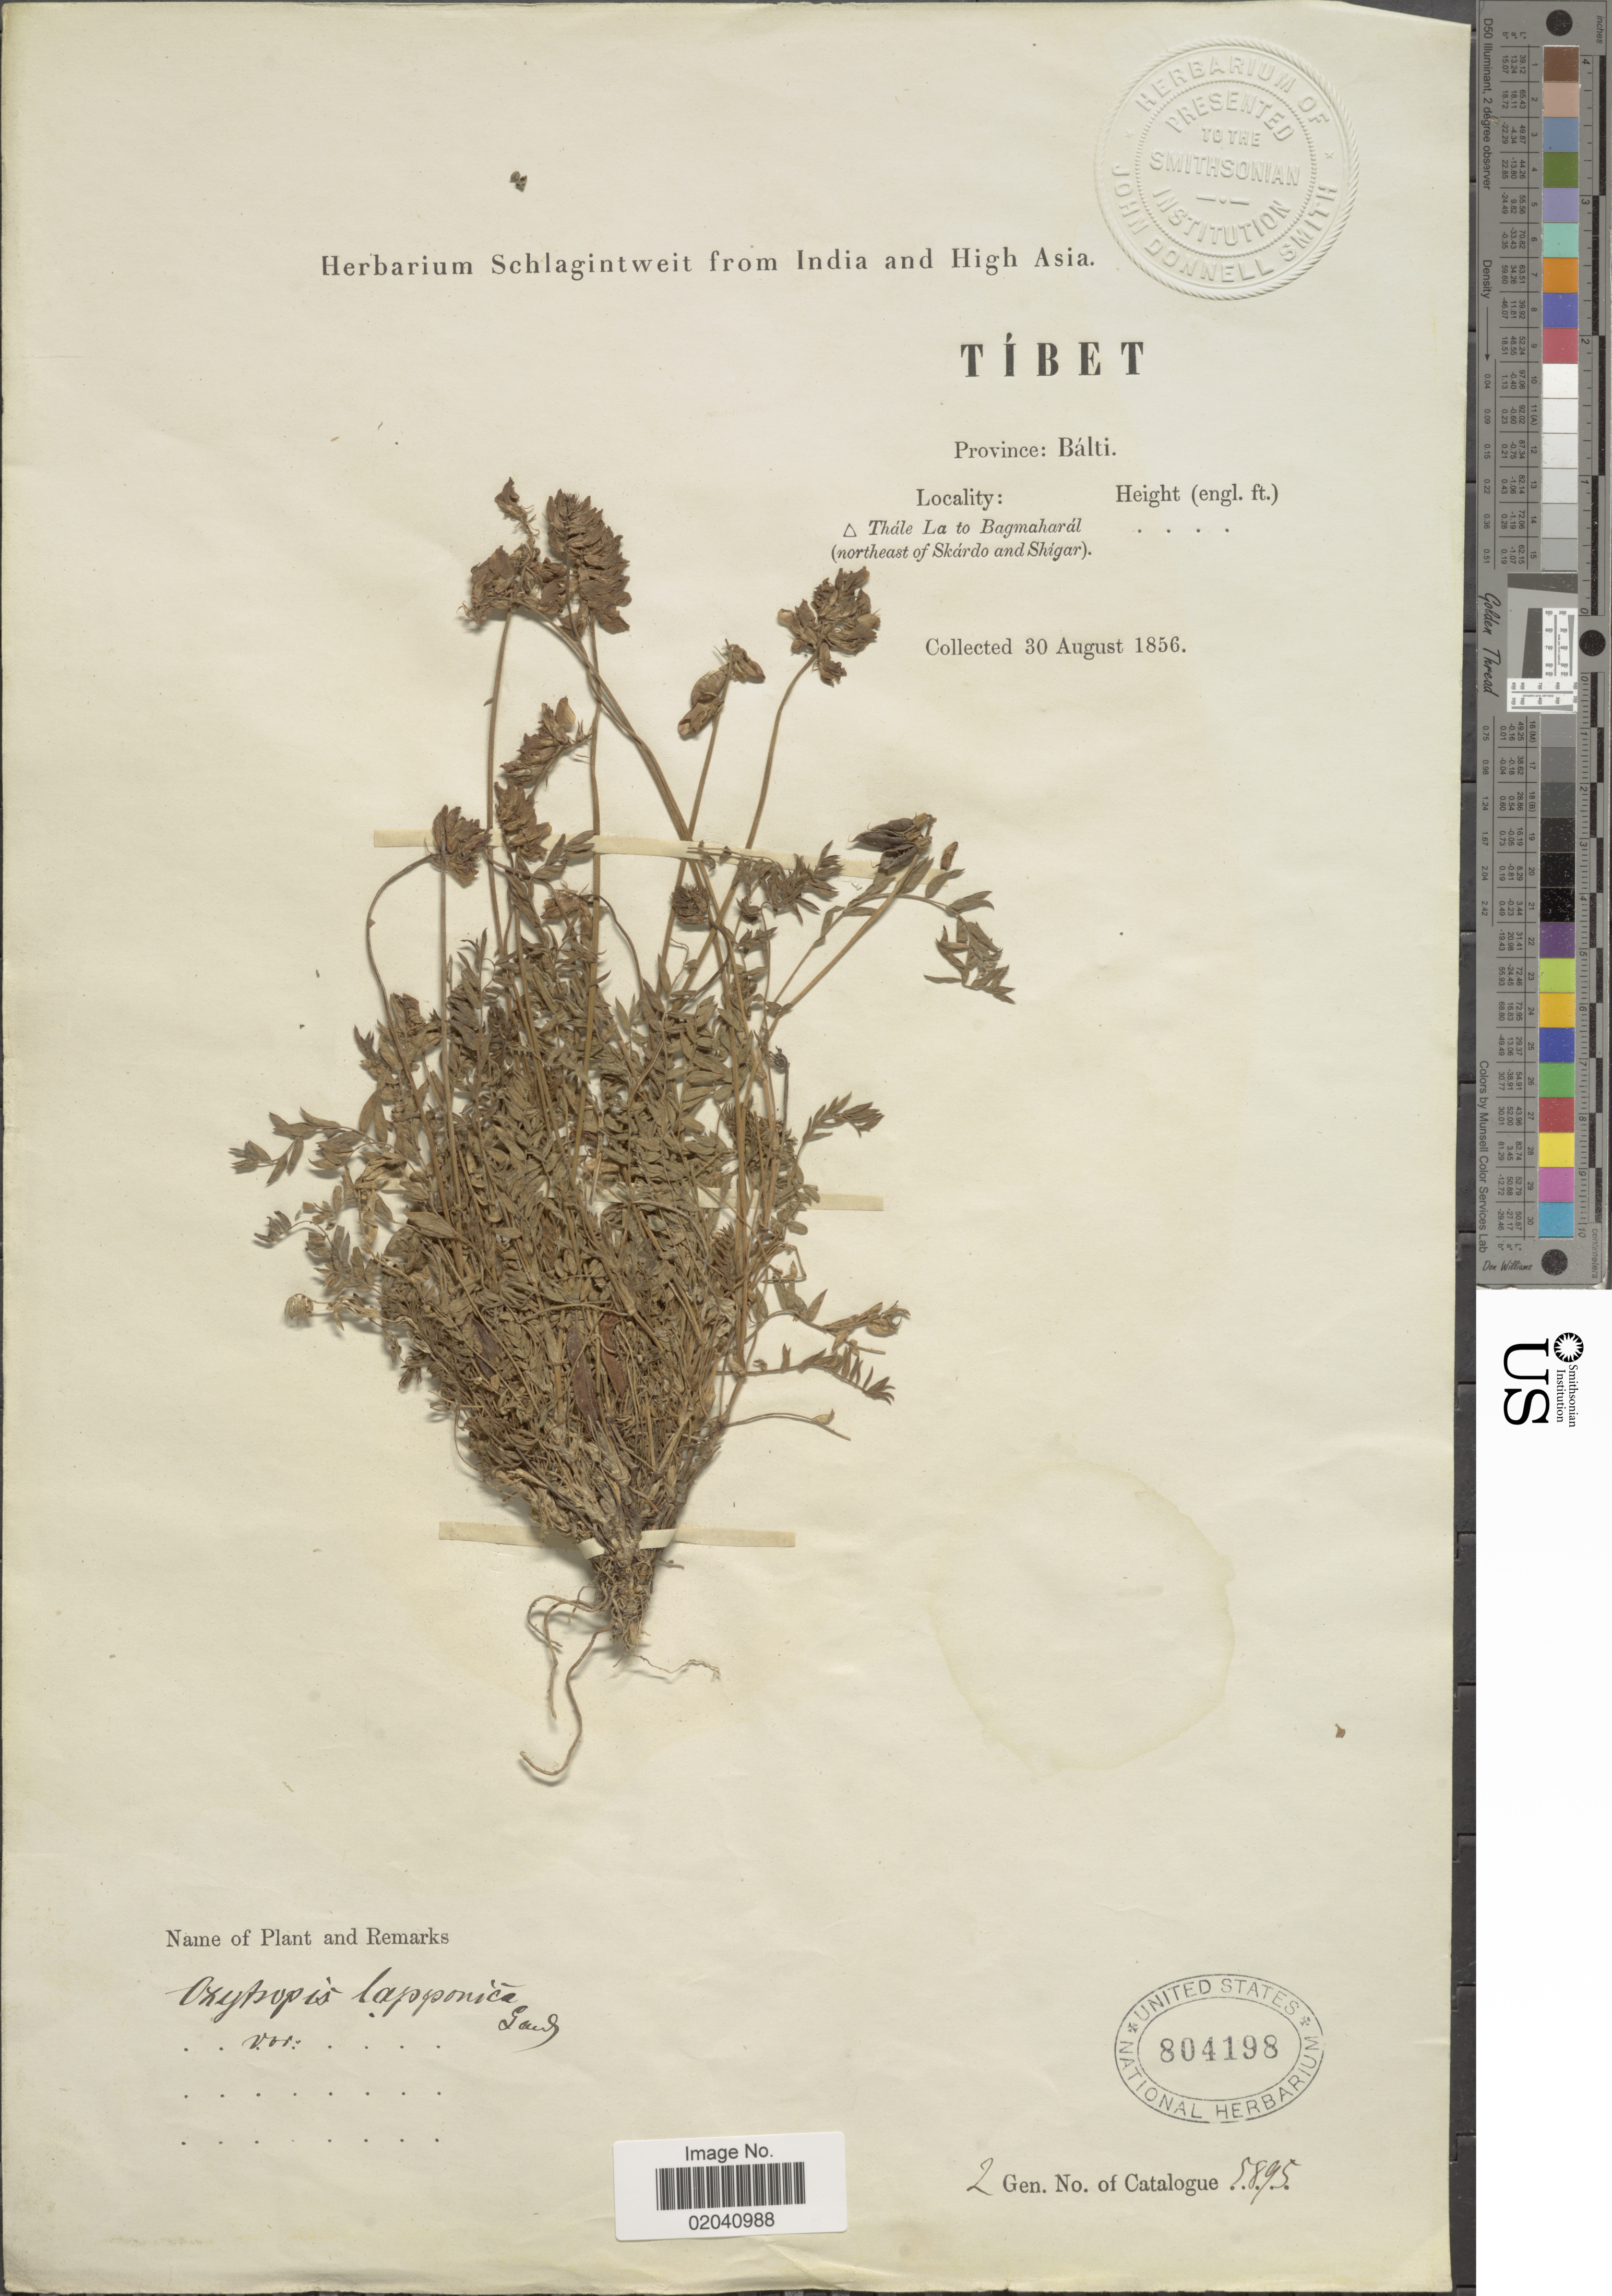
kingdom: Plantae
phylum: Tracheophyta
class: Magnoliopsida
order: Fabales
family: Fabaceae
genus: Oxytropis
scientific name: Oxytropis lapponica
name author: (Wahlenb.) Gay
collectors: ex herb. Schlagintweit from India and High Asia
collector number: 5895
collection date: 1856-08-30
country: China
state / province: Xizang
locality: Tibet, Thale La to Bahmaharal (northeast of Skardo and Shigar)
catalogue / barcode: US 804198